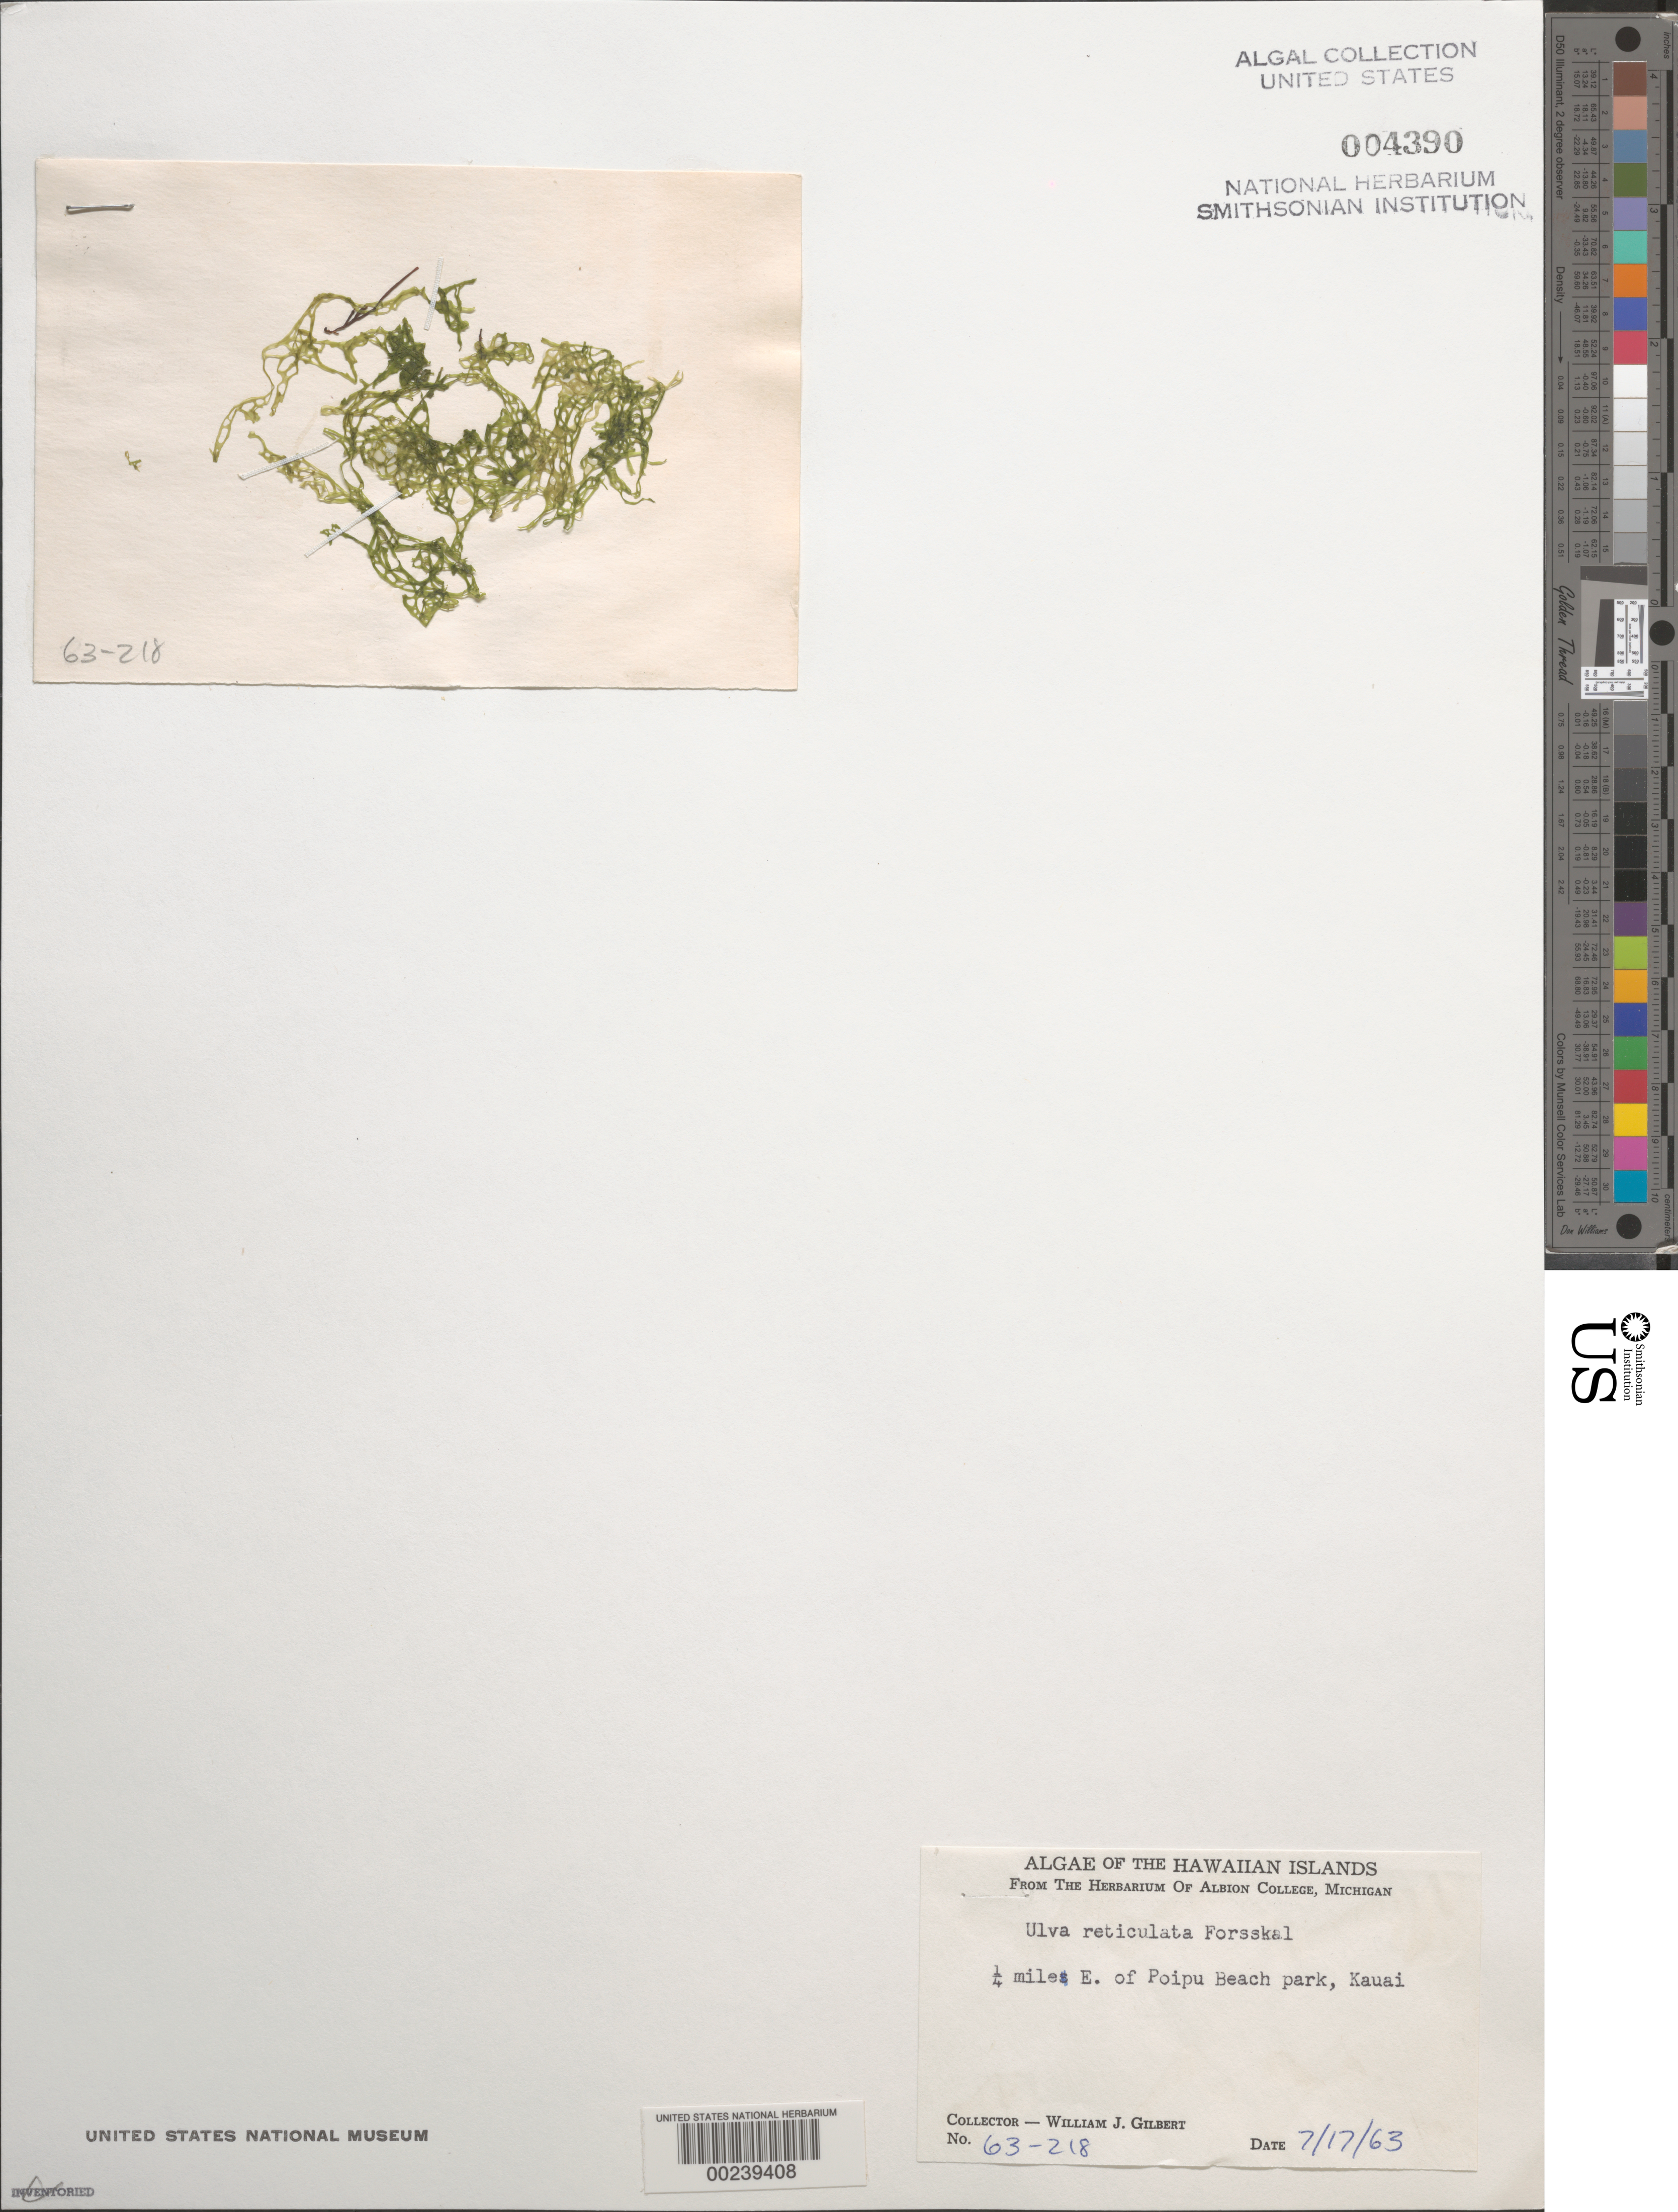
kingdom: Plantae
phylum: Chlorophyta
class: Ulvophyceae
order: Ulvales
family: Ulvaceae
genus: Ulva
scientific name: Ulva reticulata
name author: Forssk.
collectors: W. J. Gilbert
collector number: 63-218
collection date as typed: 17 Jul 1963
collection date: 1963-07-17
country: United States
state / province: Hawaii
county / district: Kauai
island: Kaua'i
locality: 0.25 mile east of Poipu Beach Park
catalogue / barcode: US 4390